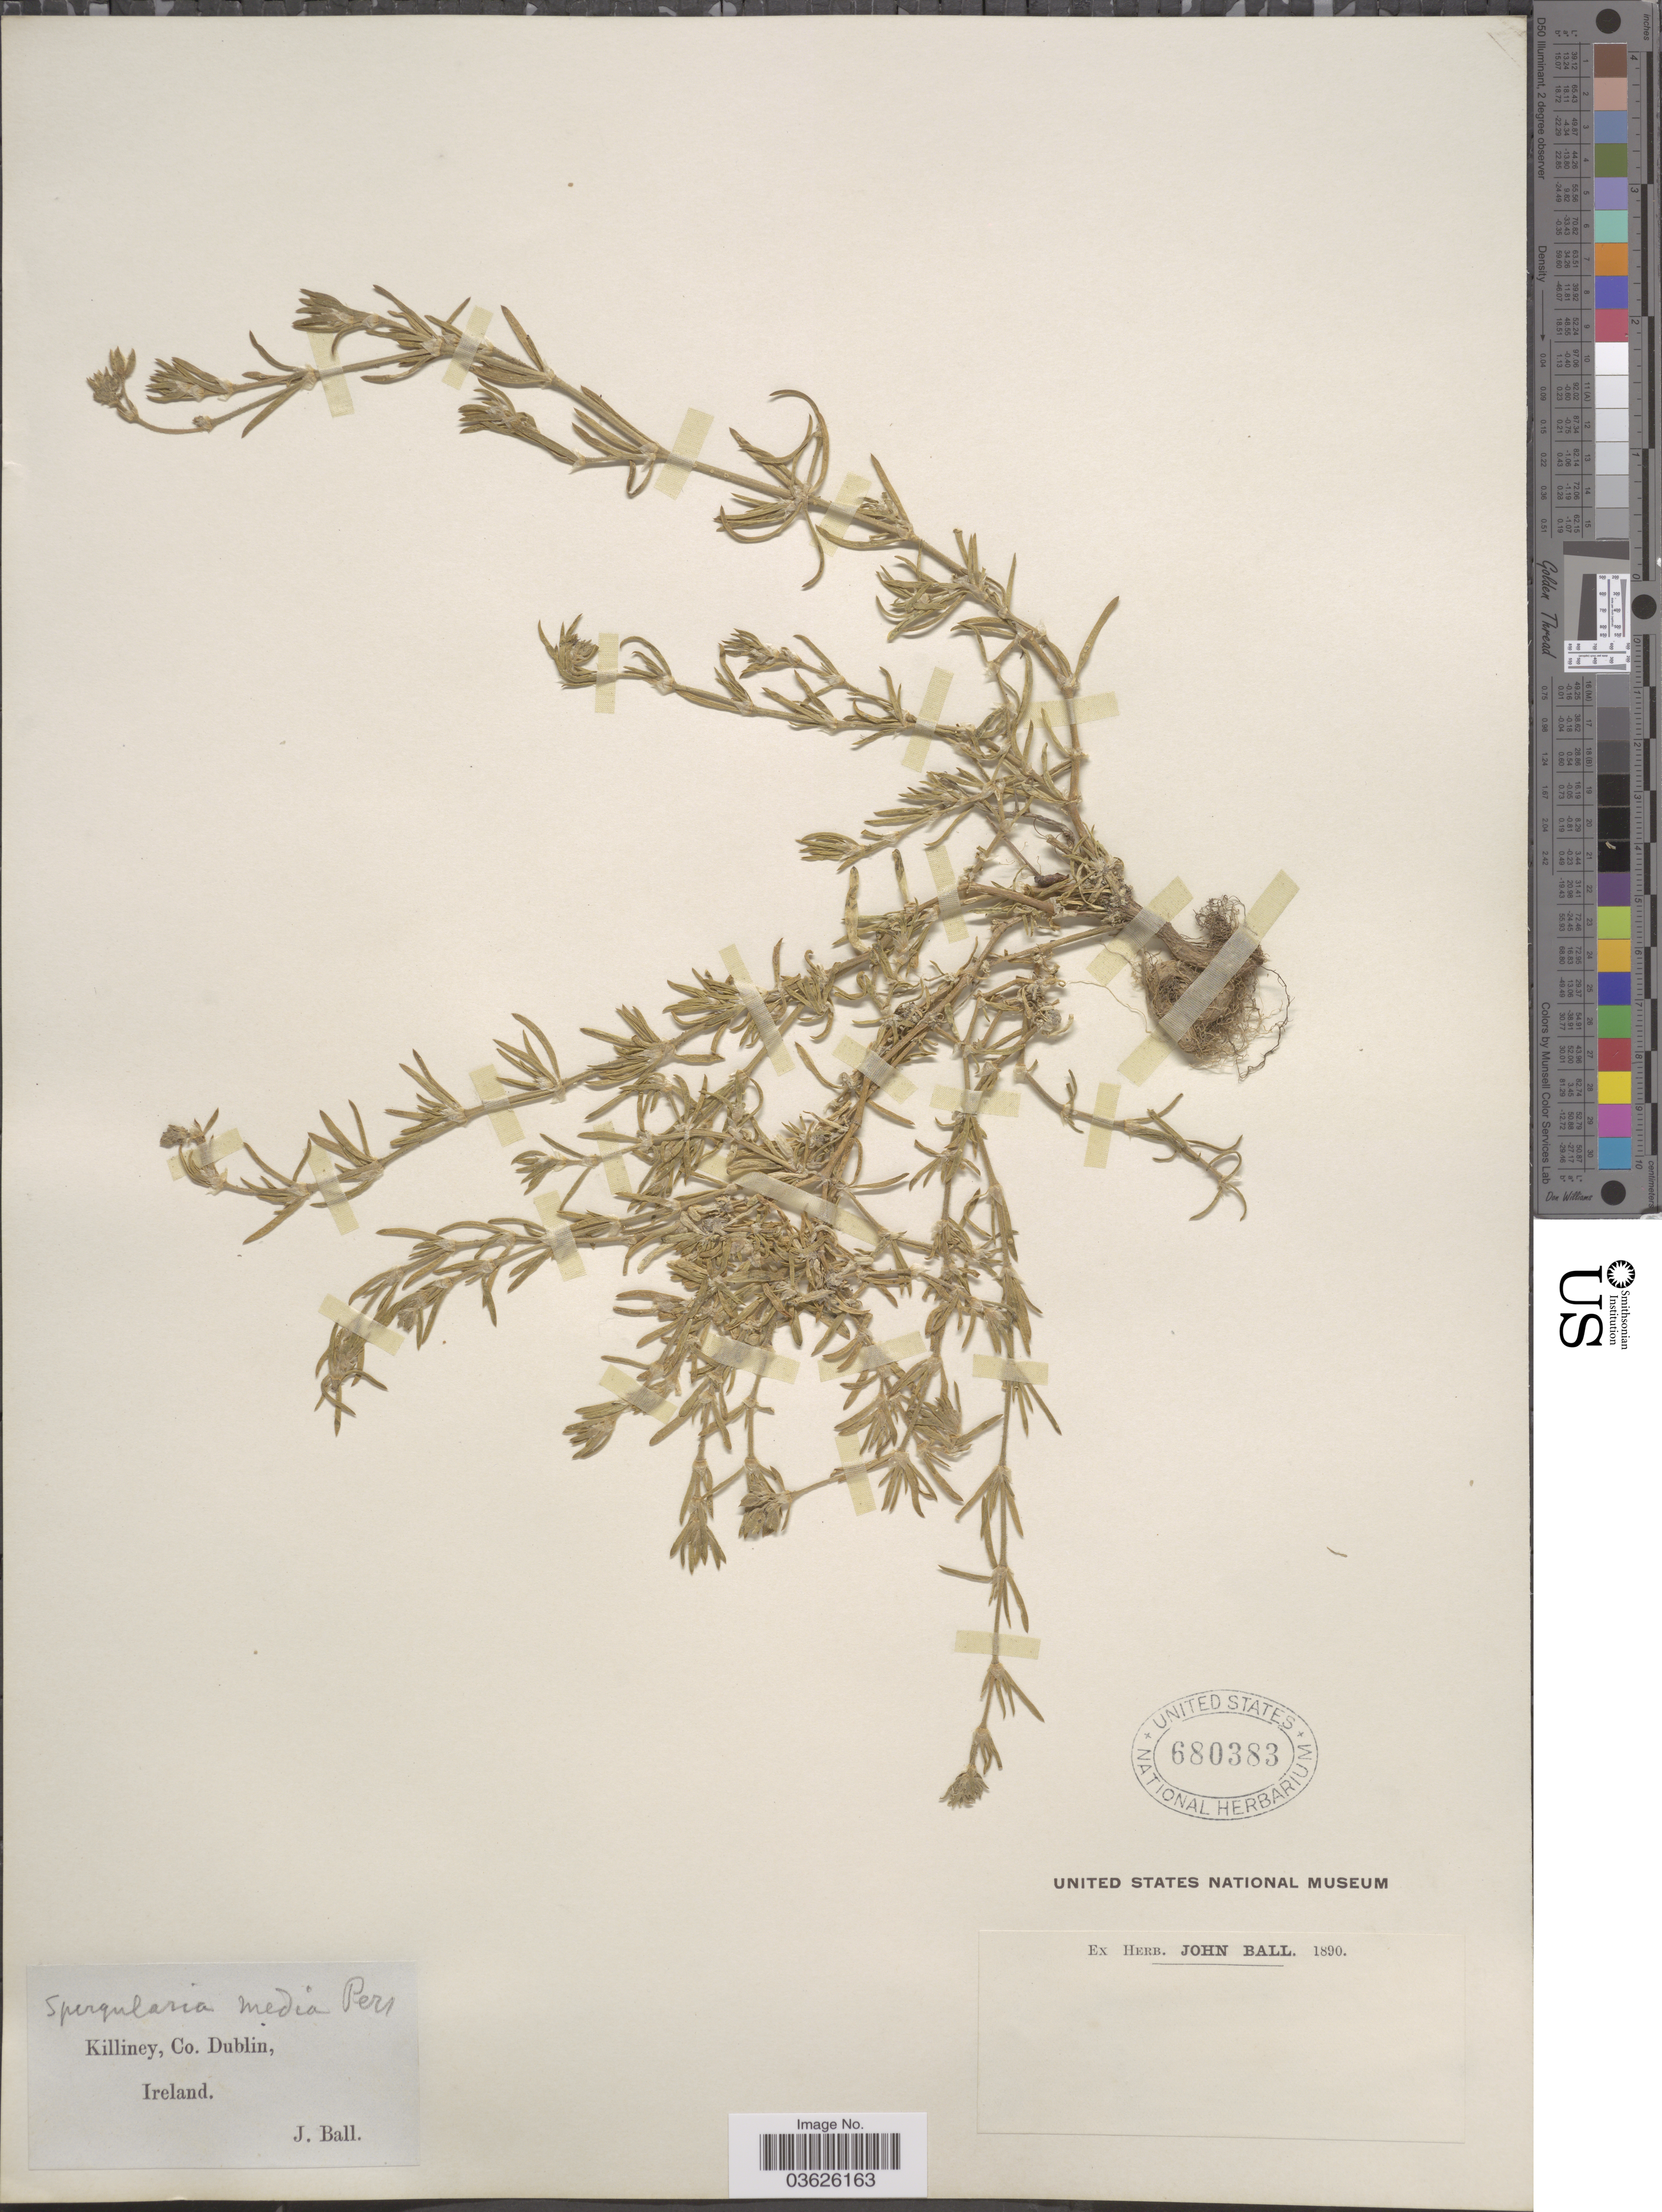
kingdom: Plantae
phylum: Tracheophyta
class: Magnoliopsida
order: Caryophyllales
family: Caryophyllaceae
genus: Tissa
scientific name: Tissa media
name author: Reiche & Johow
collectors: J. Ball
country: Ireland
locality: Killiney, Co. Dublin.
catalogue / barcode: US 680383